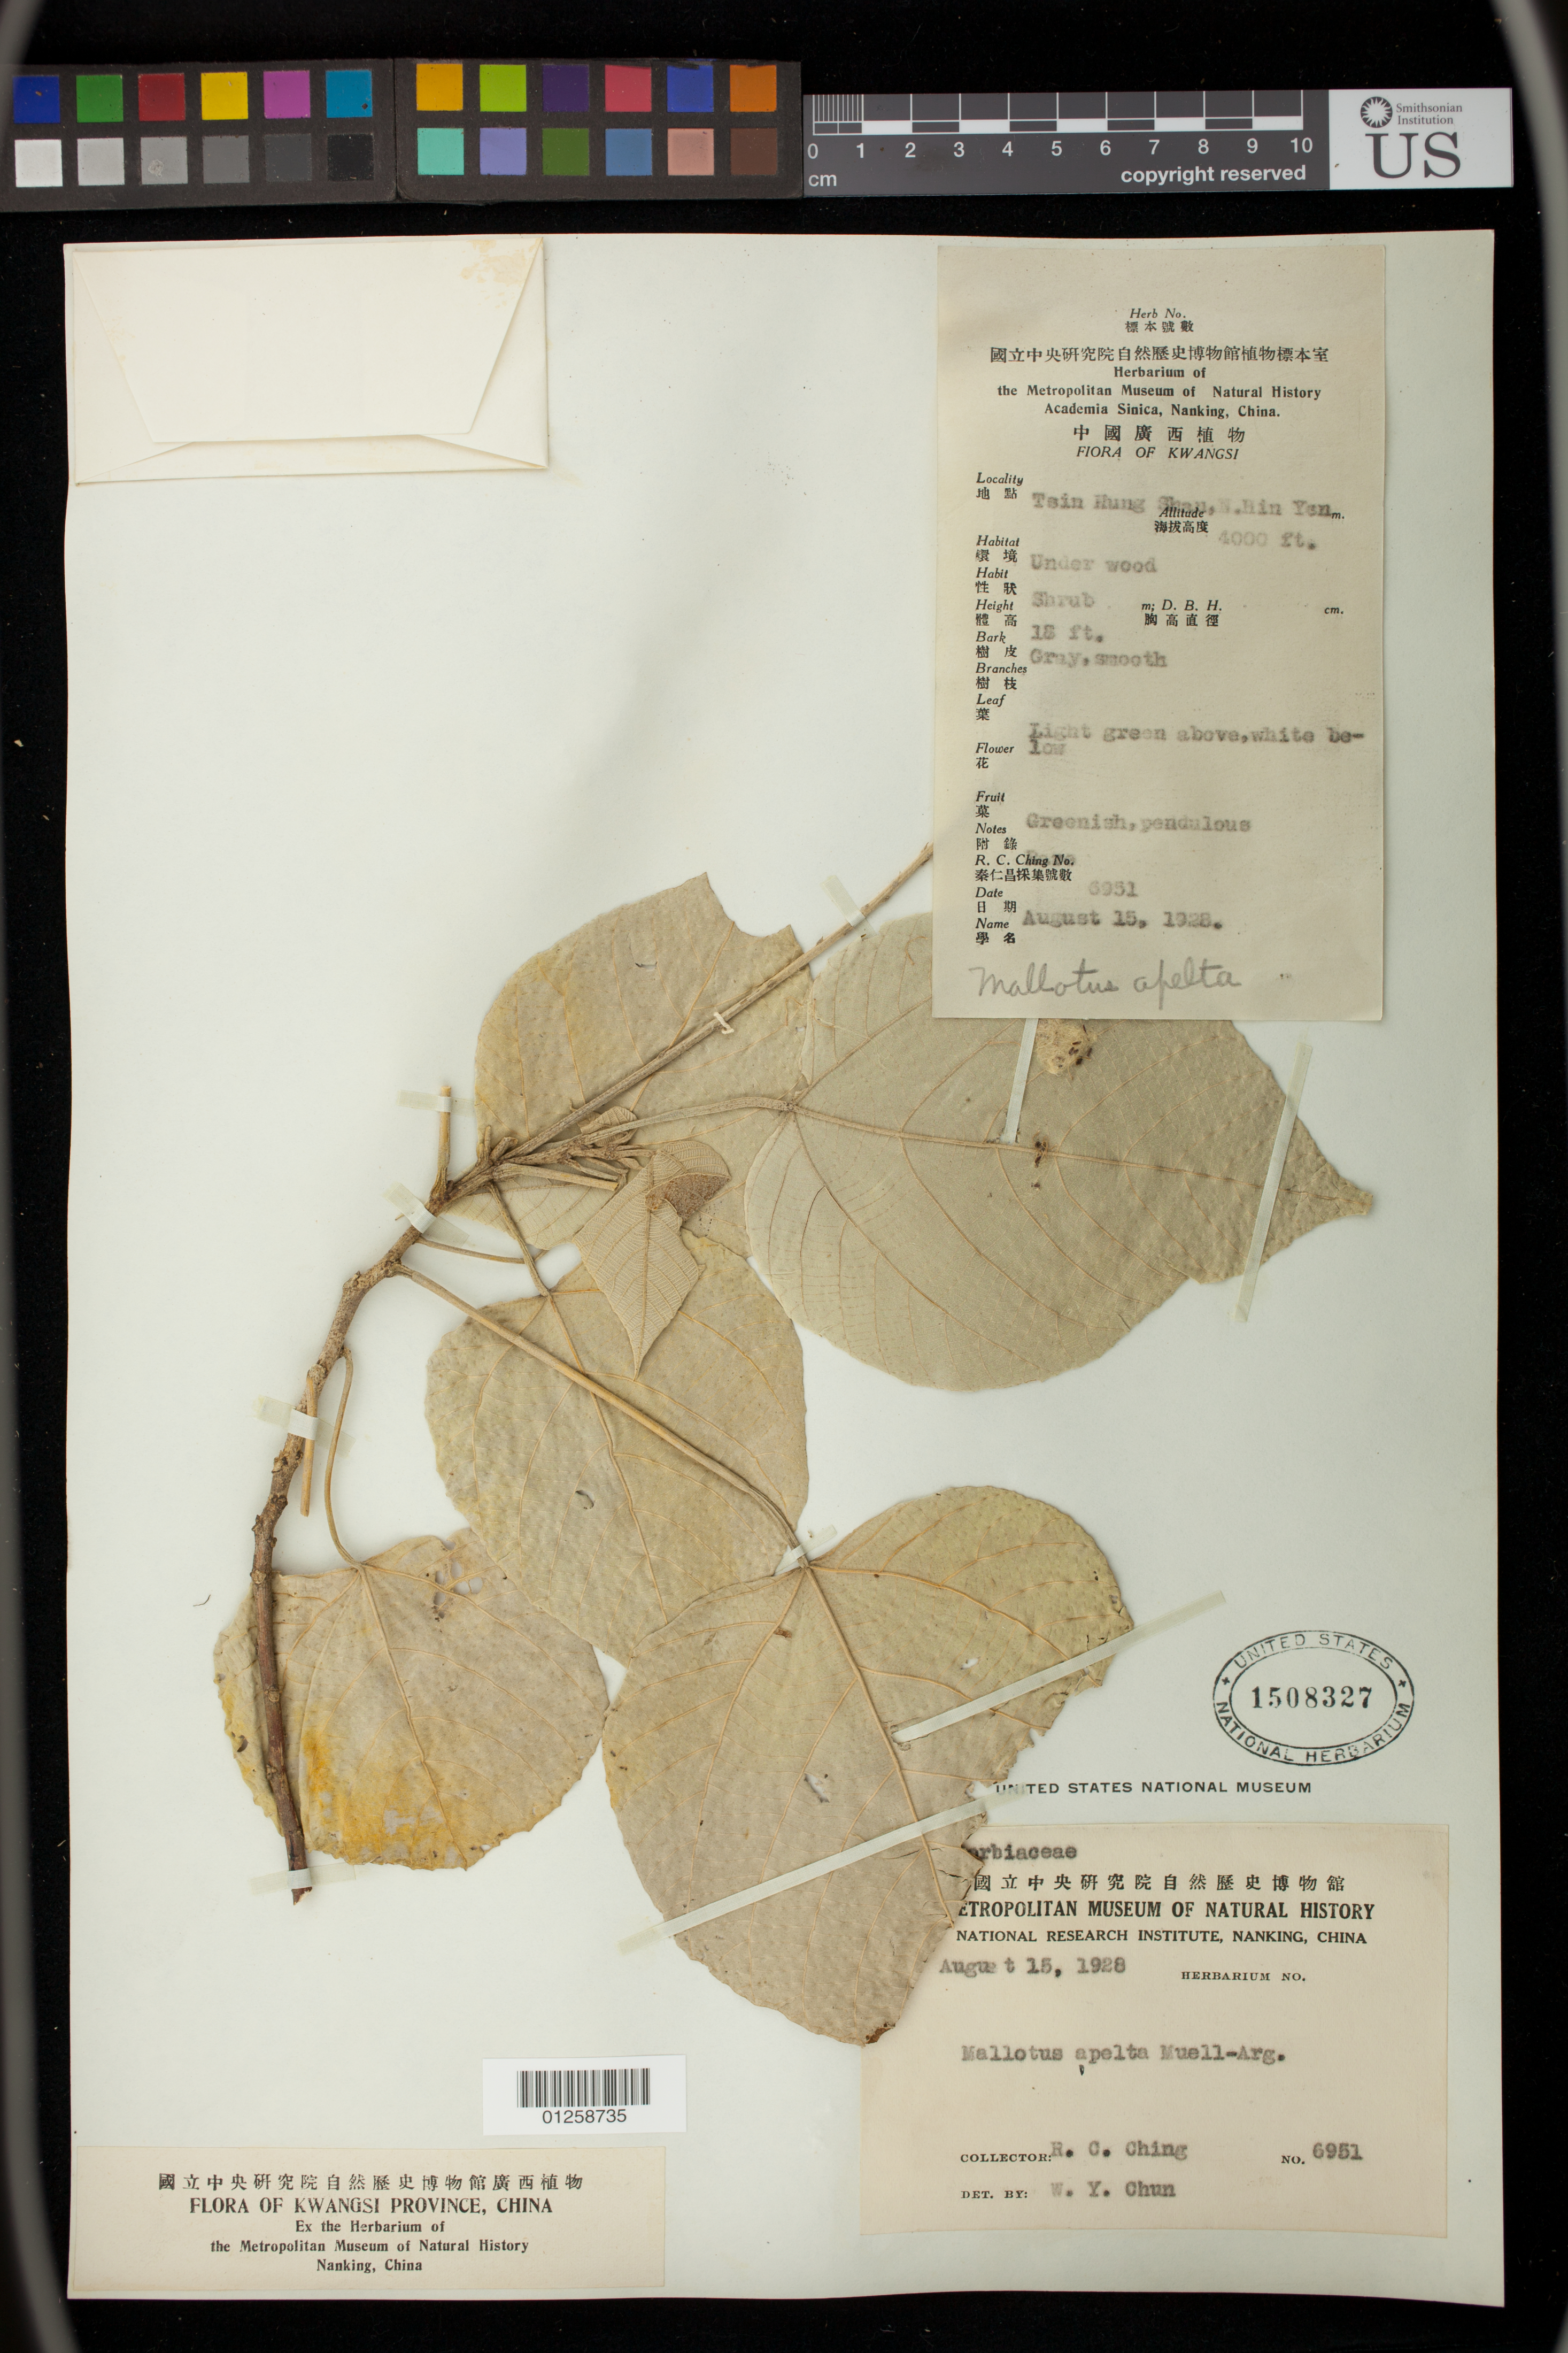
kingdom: Plantae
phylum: Tracheophyta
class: Magnoliopsida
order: Malpighiales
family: Euphorbiaceae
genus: Mallotus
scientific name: Mallotus apelta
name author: (Lour.) Müll. Arg.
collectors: R. C. Ching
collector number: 6951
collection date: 1928-08-15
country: China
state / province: Guangxi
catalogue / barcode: US 1508327